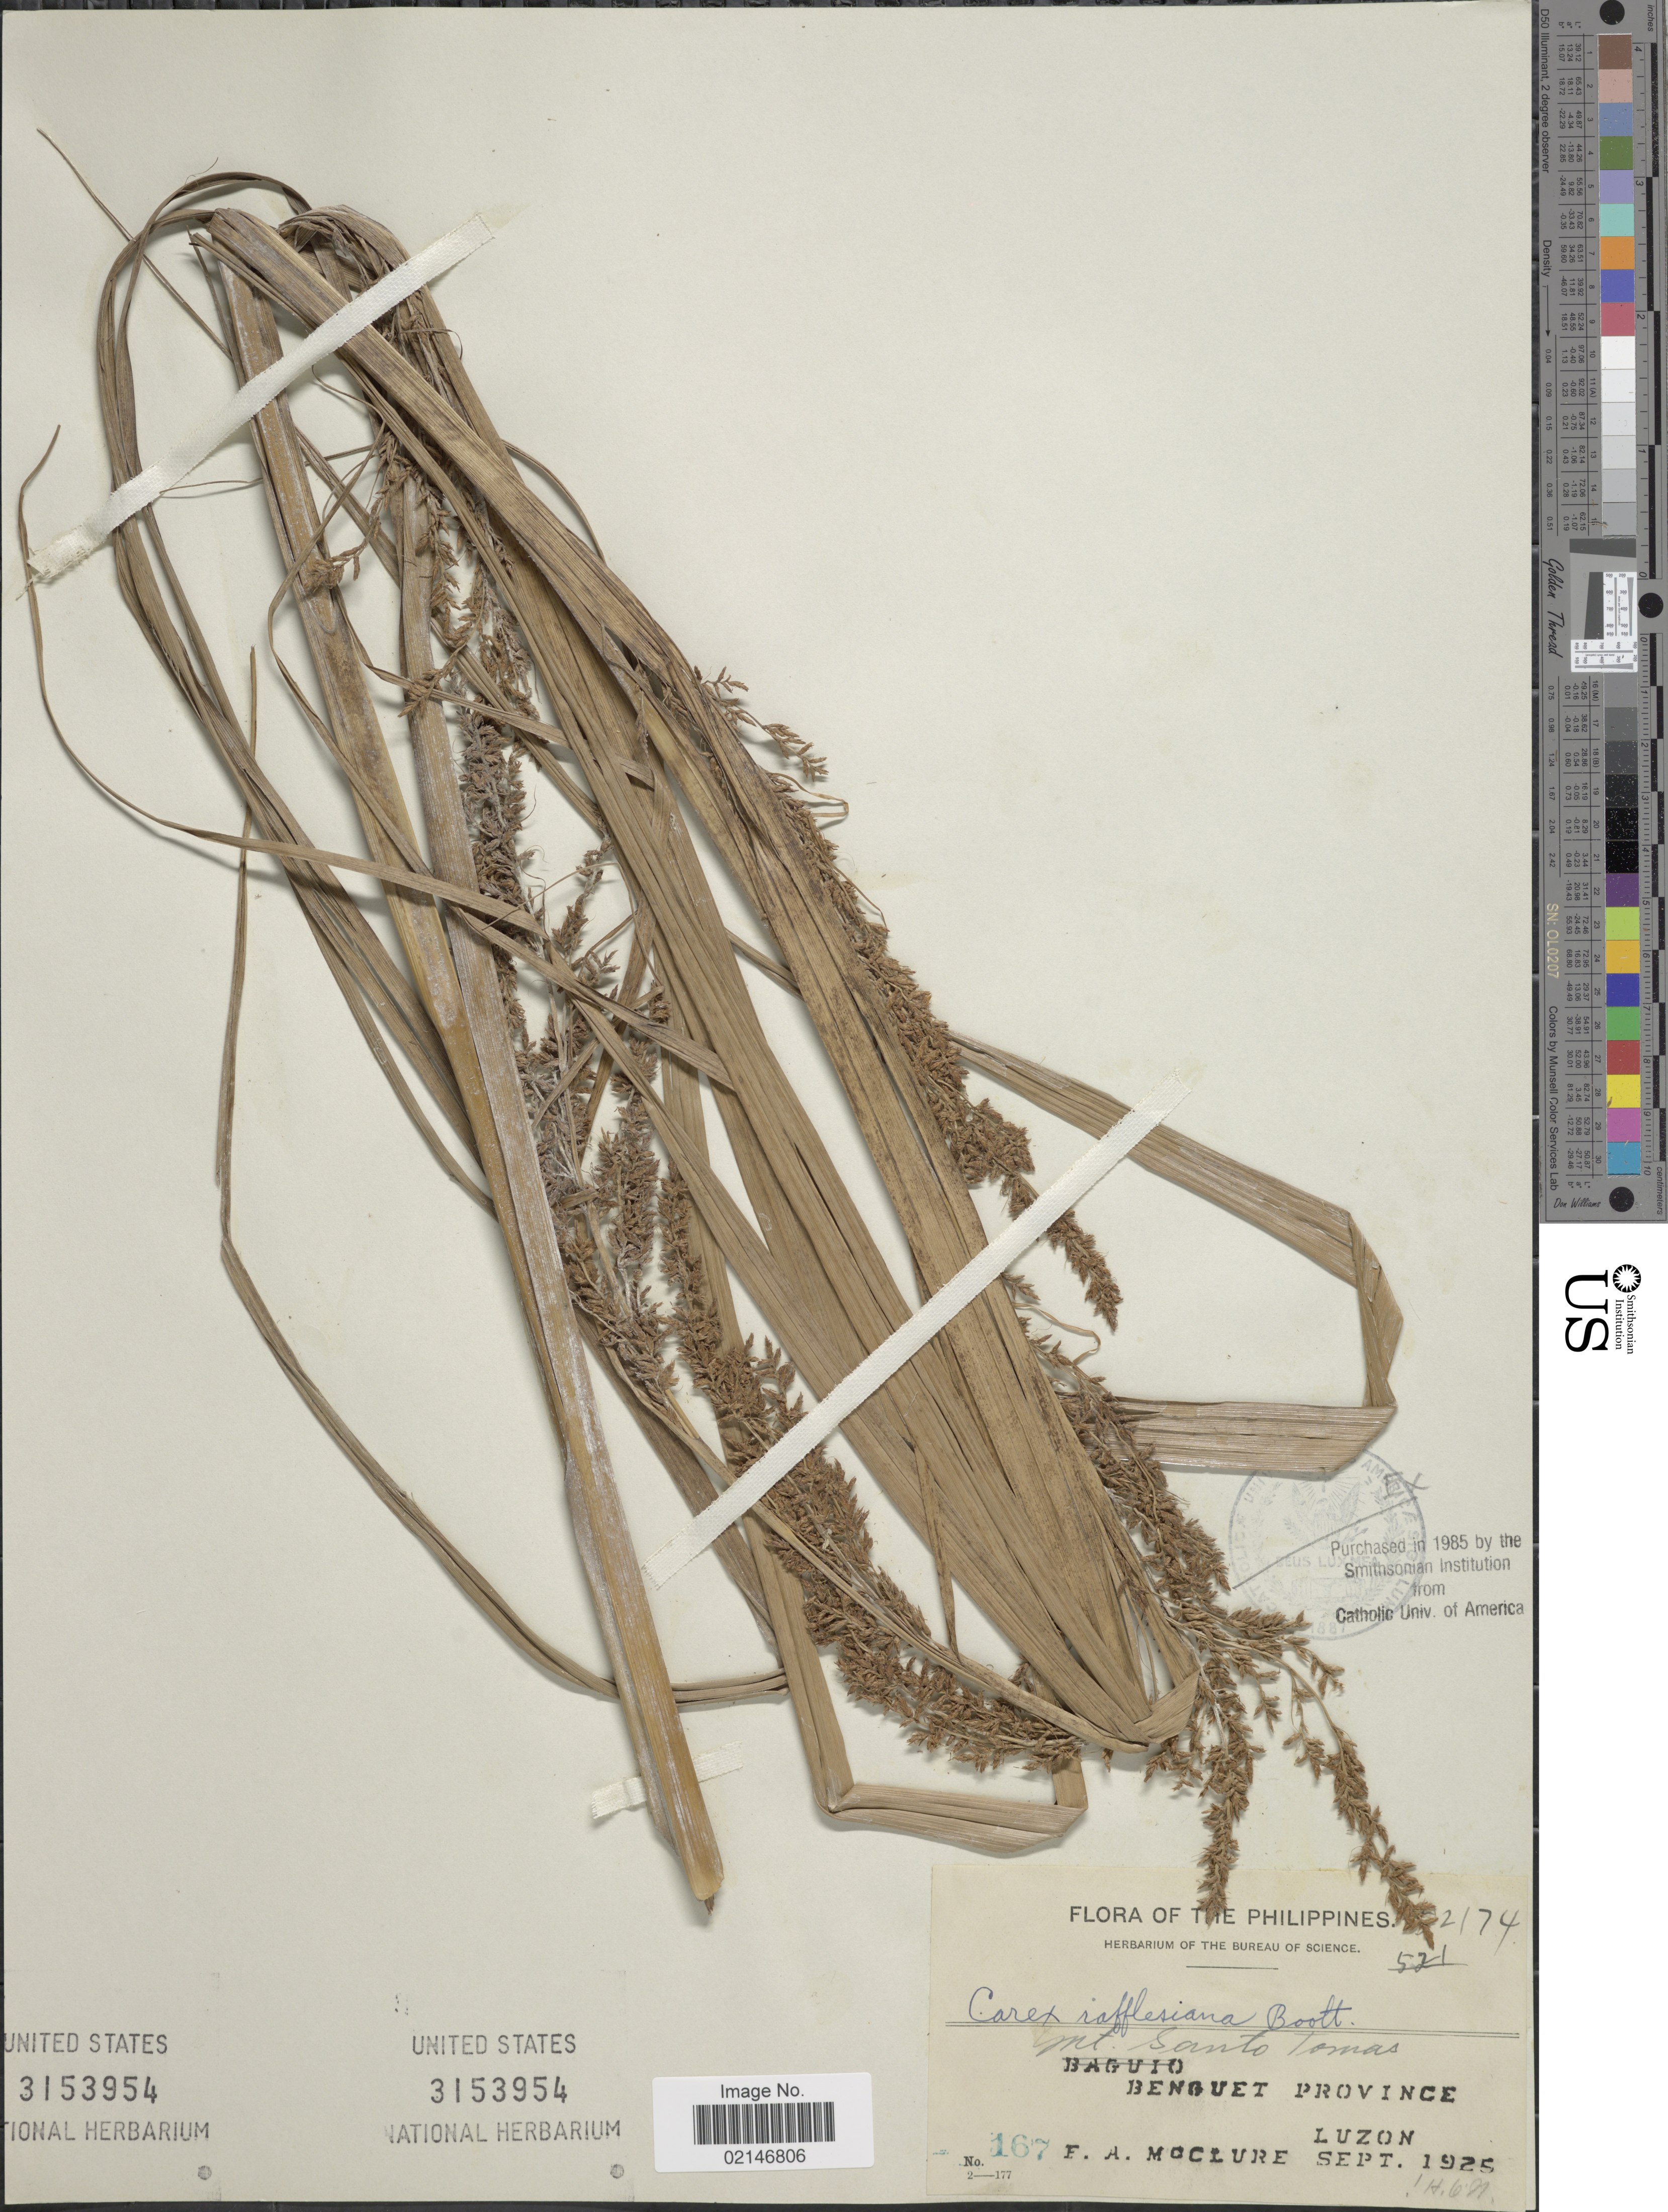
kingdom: Plantae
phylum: Tracheophyta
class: Liliopsida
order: Poales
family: Cyperaceae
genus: Carex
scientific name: Carex rafflesiana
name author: Boott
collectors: F. A. McClure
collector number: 167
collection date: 1925-09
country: Philippines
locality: Mt. Santo Tomas, Benguet Province, Luzon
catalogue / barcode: US 3153954